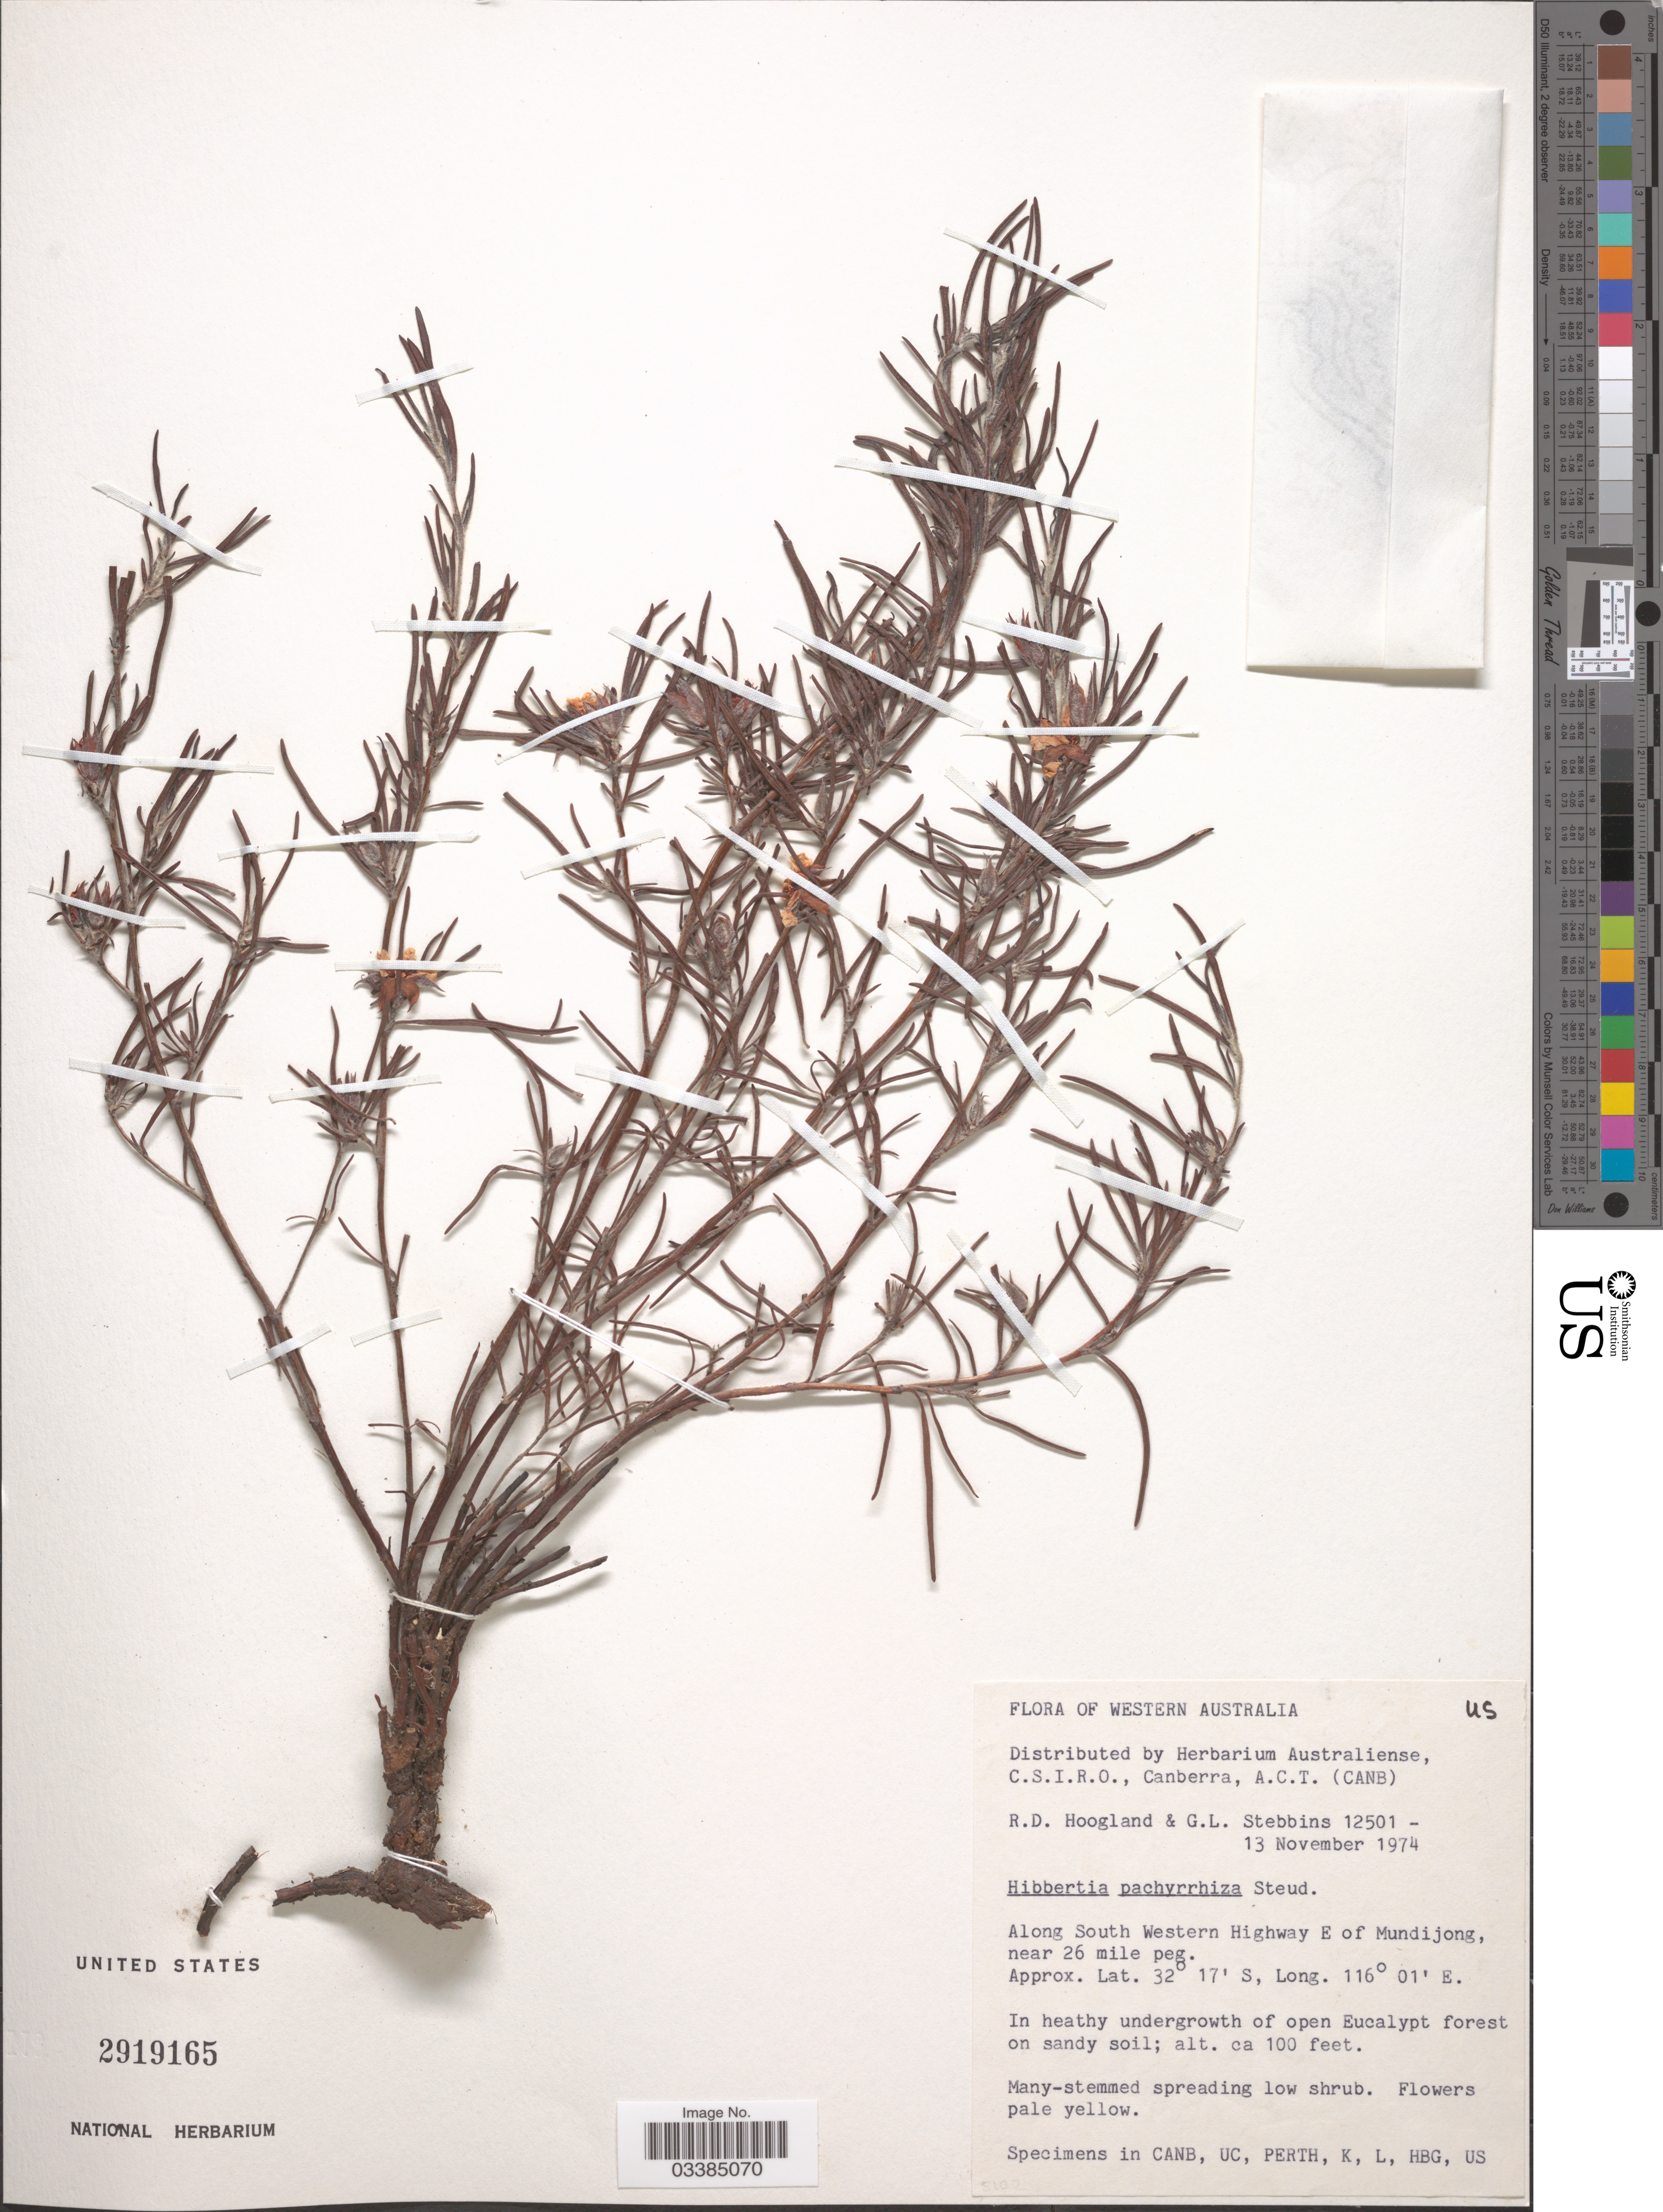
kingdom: Plantae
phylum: Tracheophyta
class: Magnoliopsida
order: Dilleniales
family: Dilleniaceae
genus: Hibbertia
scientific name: Hibbertia pachyrrhiza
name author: Steud.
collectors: R. D. Hoogland & G. L. Stebbins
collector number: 12501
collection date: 1974-11-13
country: Australia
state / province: Western Australia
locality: Along South Western Highway E of Mundijong, near 26 mile peg.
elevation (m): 30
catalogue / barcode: US 2919165